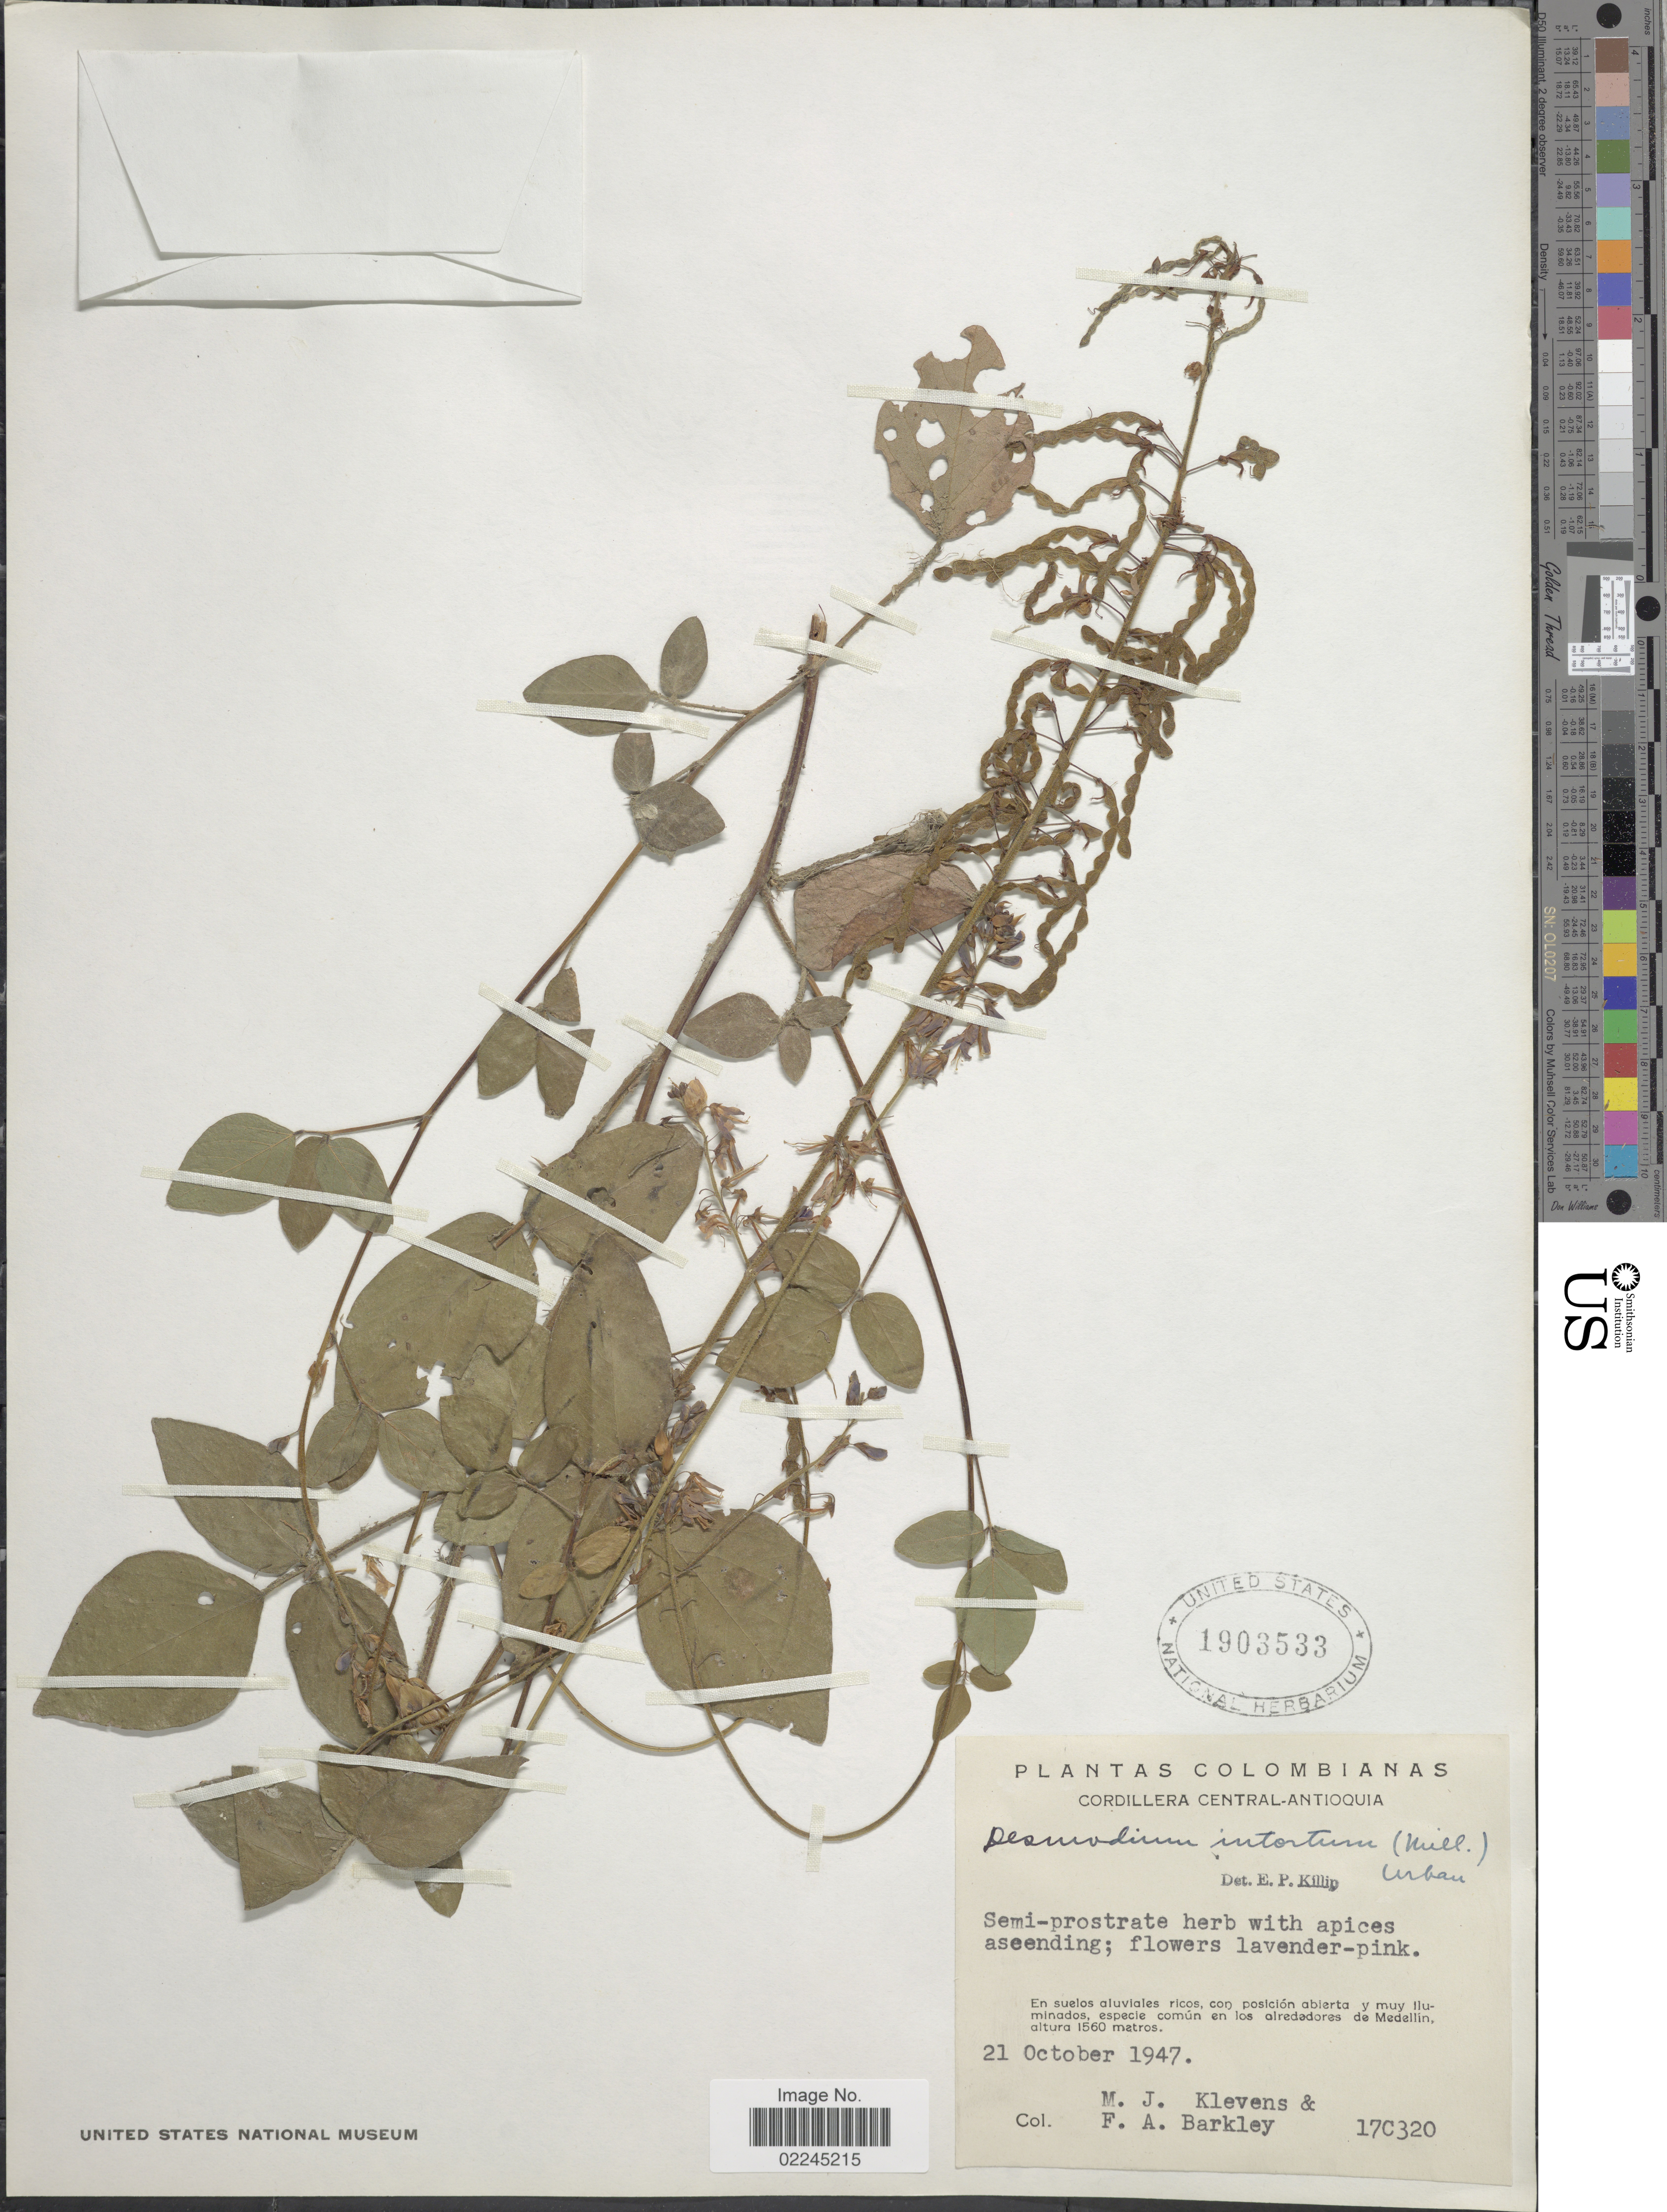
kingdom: Plantae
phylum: Tracheophyta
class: Magnoliopsida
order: Fabales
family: Fabaceae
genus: Desmodium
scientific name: Desmodium intortum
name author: (Mill.) Urb.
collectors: M. Klevens & F. A. Barkley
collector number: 17C320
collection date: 1947-10-21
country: Colombia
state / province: Antioquia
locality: Colombianas. Cordillera Central - Antioquia. En suelos aluviales ricos, con posicion abierta y muy iluminados, especie comun en los alrededores de Medellin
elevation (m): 1560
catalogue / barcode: US 1903533